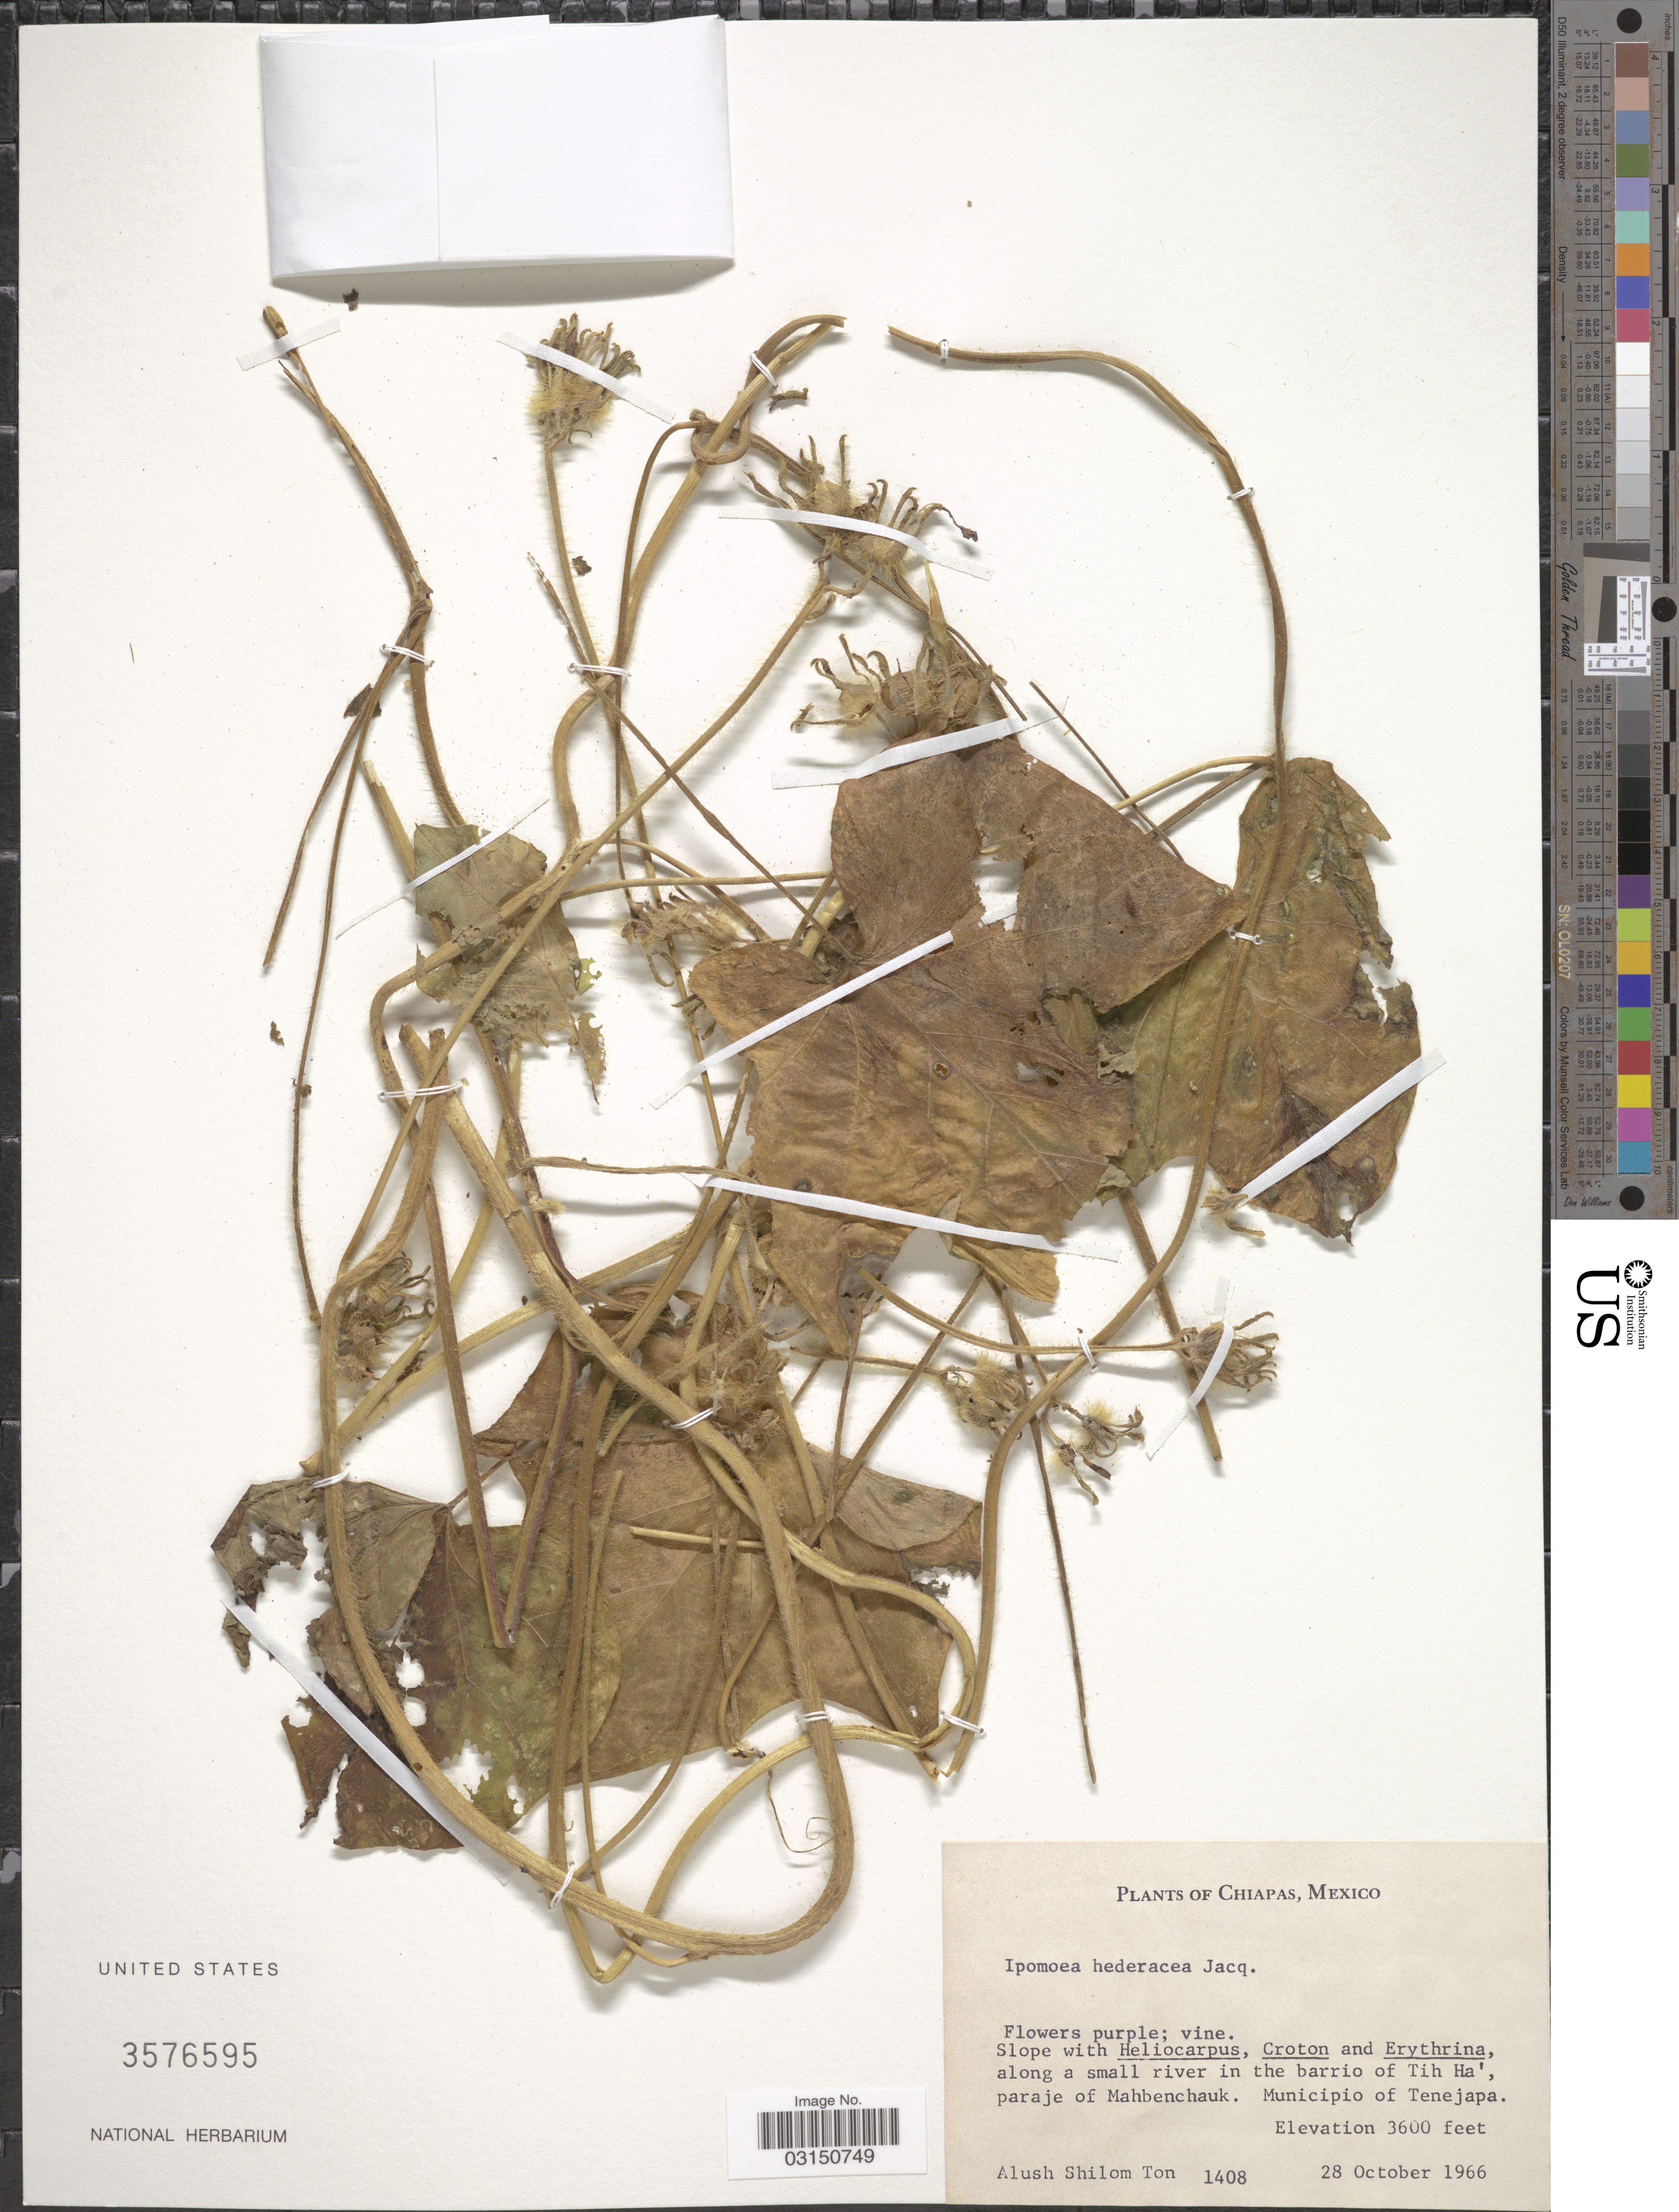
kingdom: Plantae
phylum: Tracheophyta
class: Magnoliopsida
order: Solanales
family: Convolvulaceae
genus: Ipomoea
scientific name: Ipomoea nil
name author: (L.) Roth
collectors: A. M. Ton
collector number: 1408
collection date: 1966-10-28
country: Mexico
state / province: Chiapas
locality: Along a small river in the barrio of Tih Ha', paraje of Mahbenchauk. Municipio of Tenejapa.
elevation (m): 1097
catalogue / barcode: US 3576595